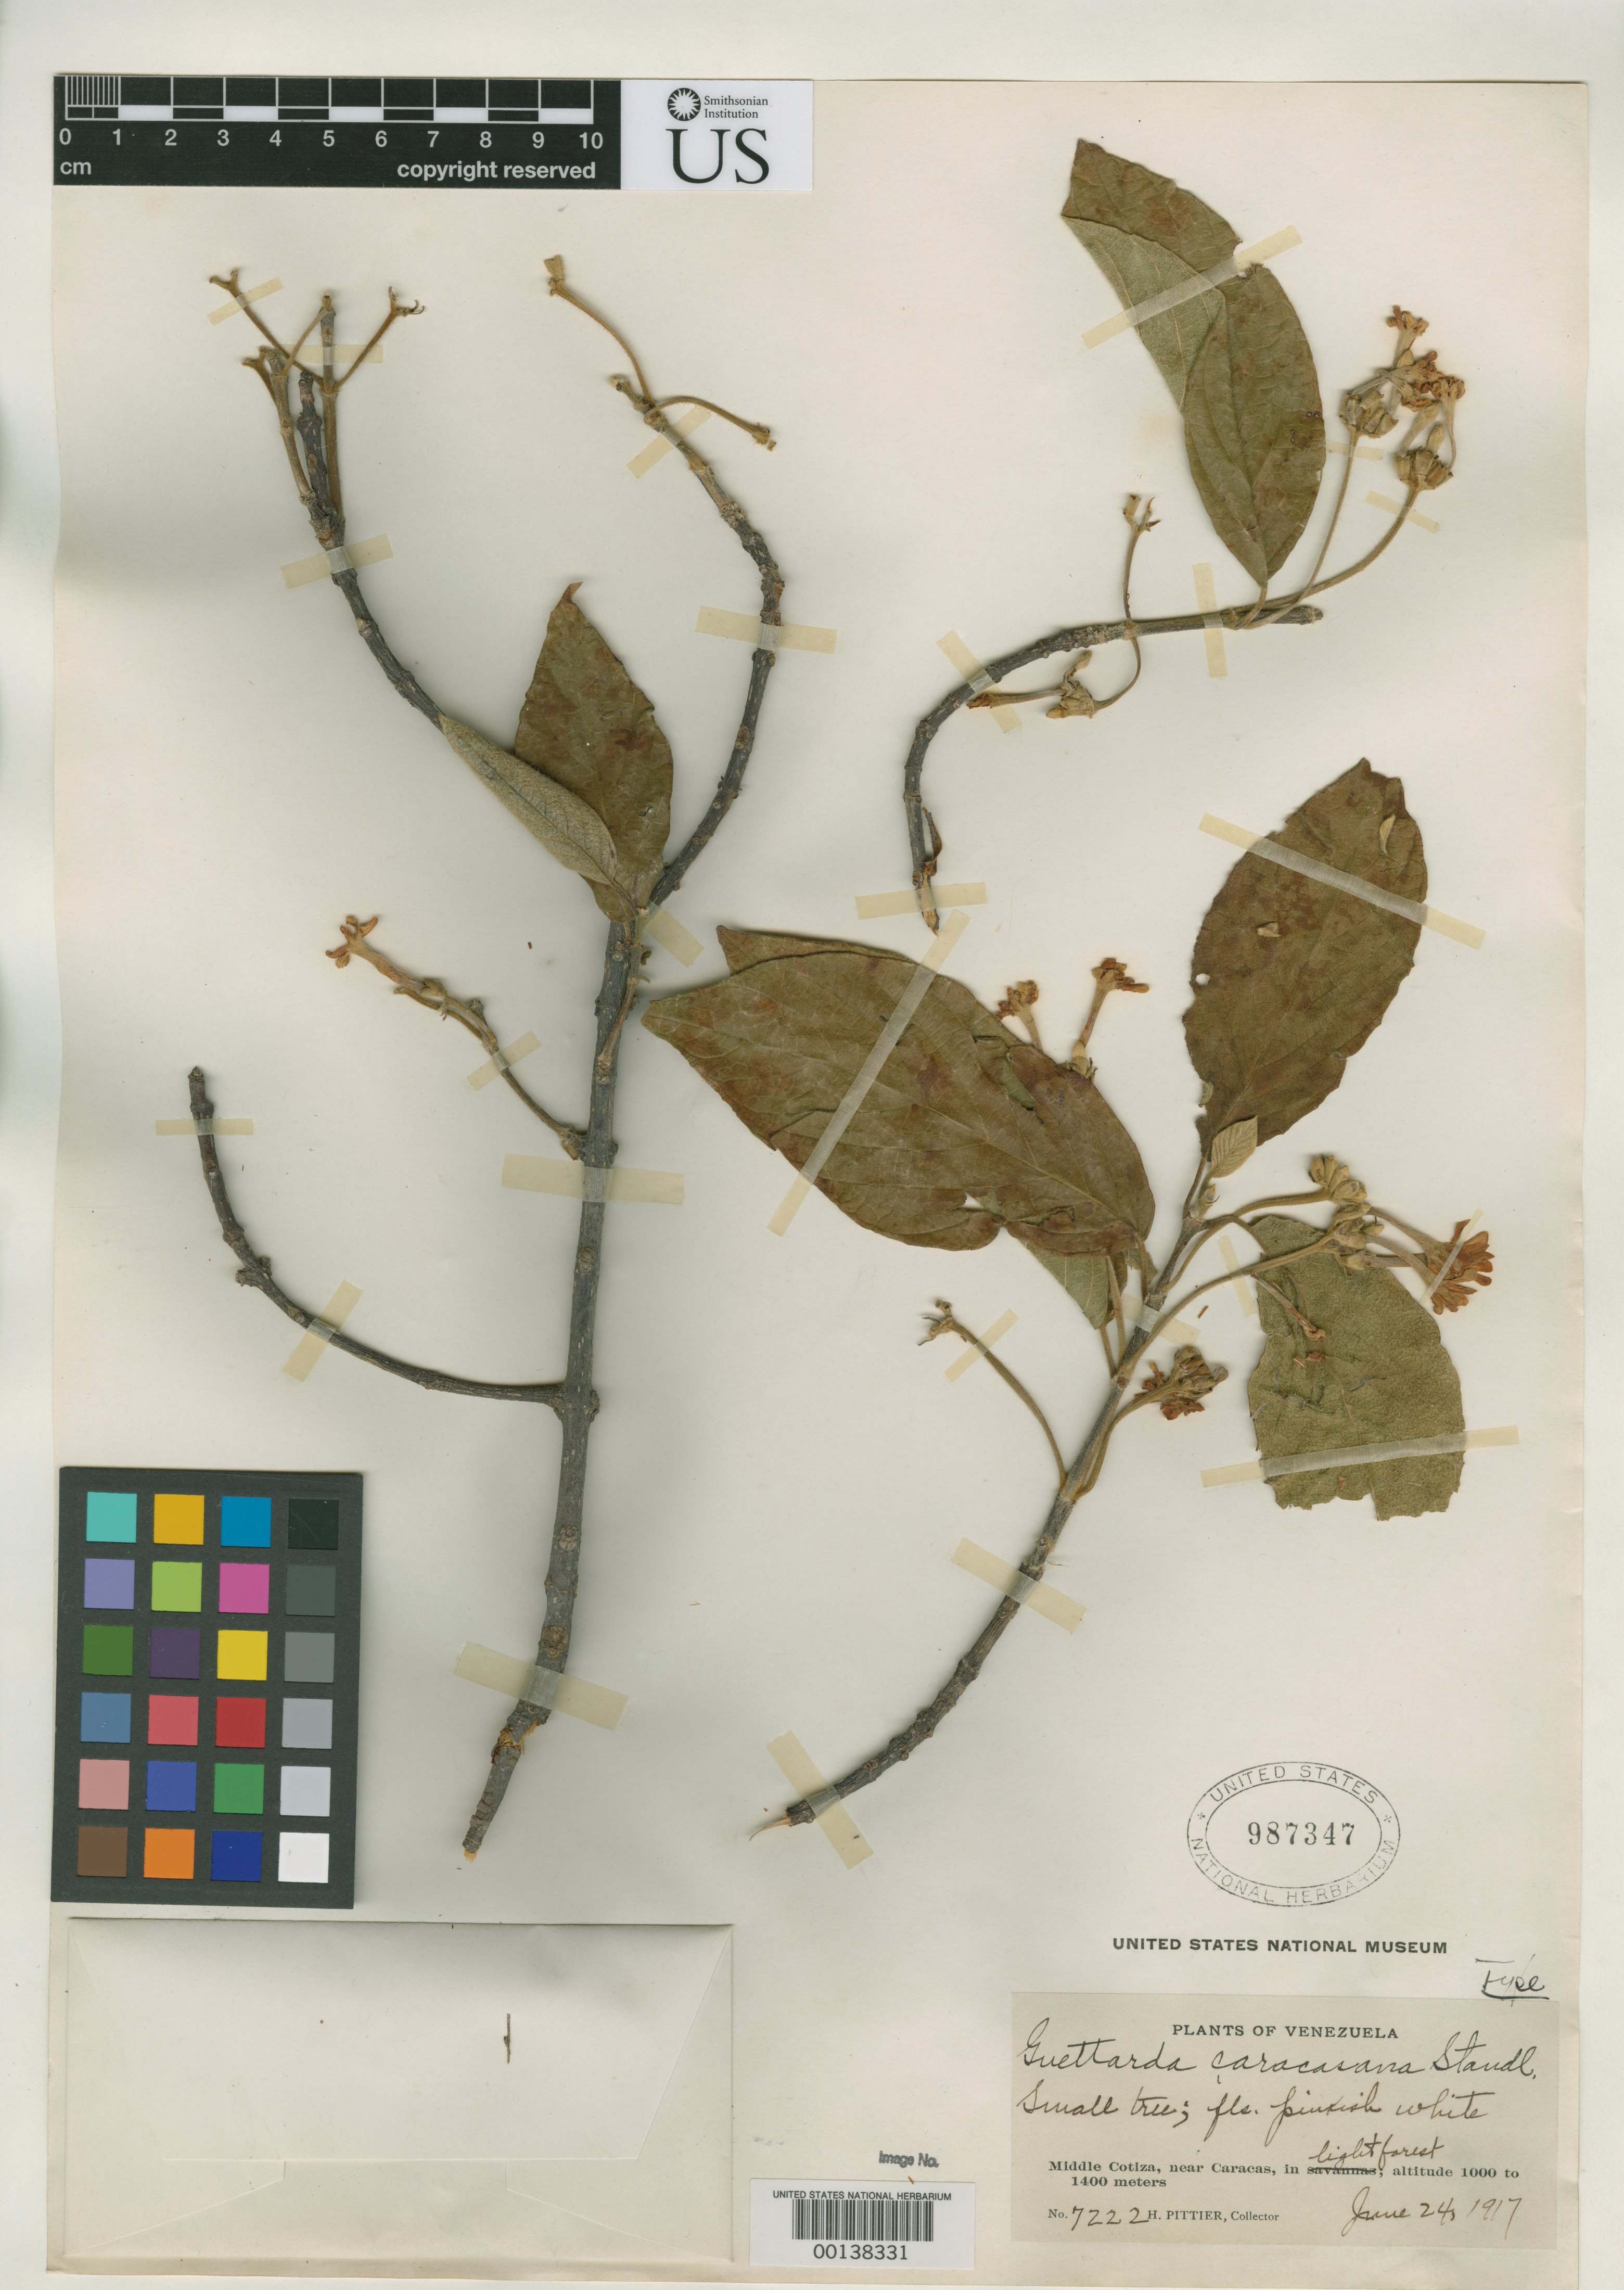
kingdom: Plantae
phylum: Tracheophyta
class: Magnoliopsida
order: Gentianales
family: Rubiaceae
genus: Guettarda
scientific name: Guettarda caracasana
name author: Standl. in Pittier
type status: Type Collection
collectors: H. F. Pittier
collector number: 7222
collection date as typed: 24 Jun 1917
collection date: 1917-06-24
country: Venezuela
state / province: Distrito Federal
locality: Middle Cotiza, near Caracas.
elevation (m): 1000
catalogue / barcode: US 987347